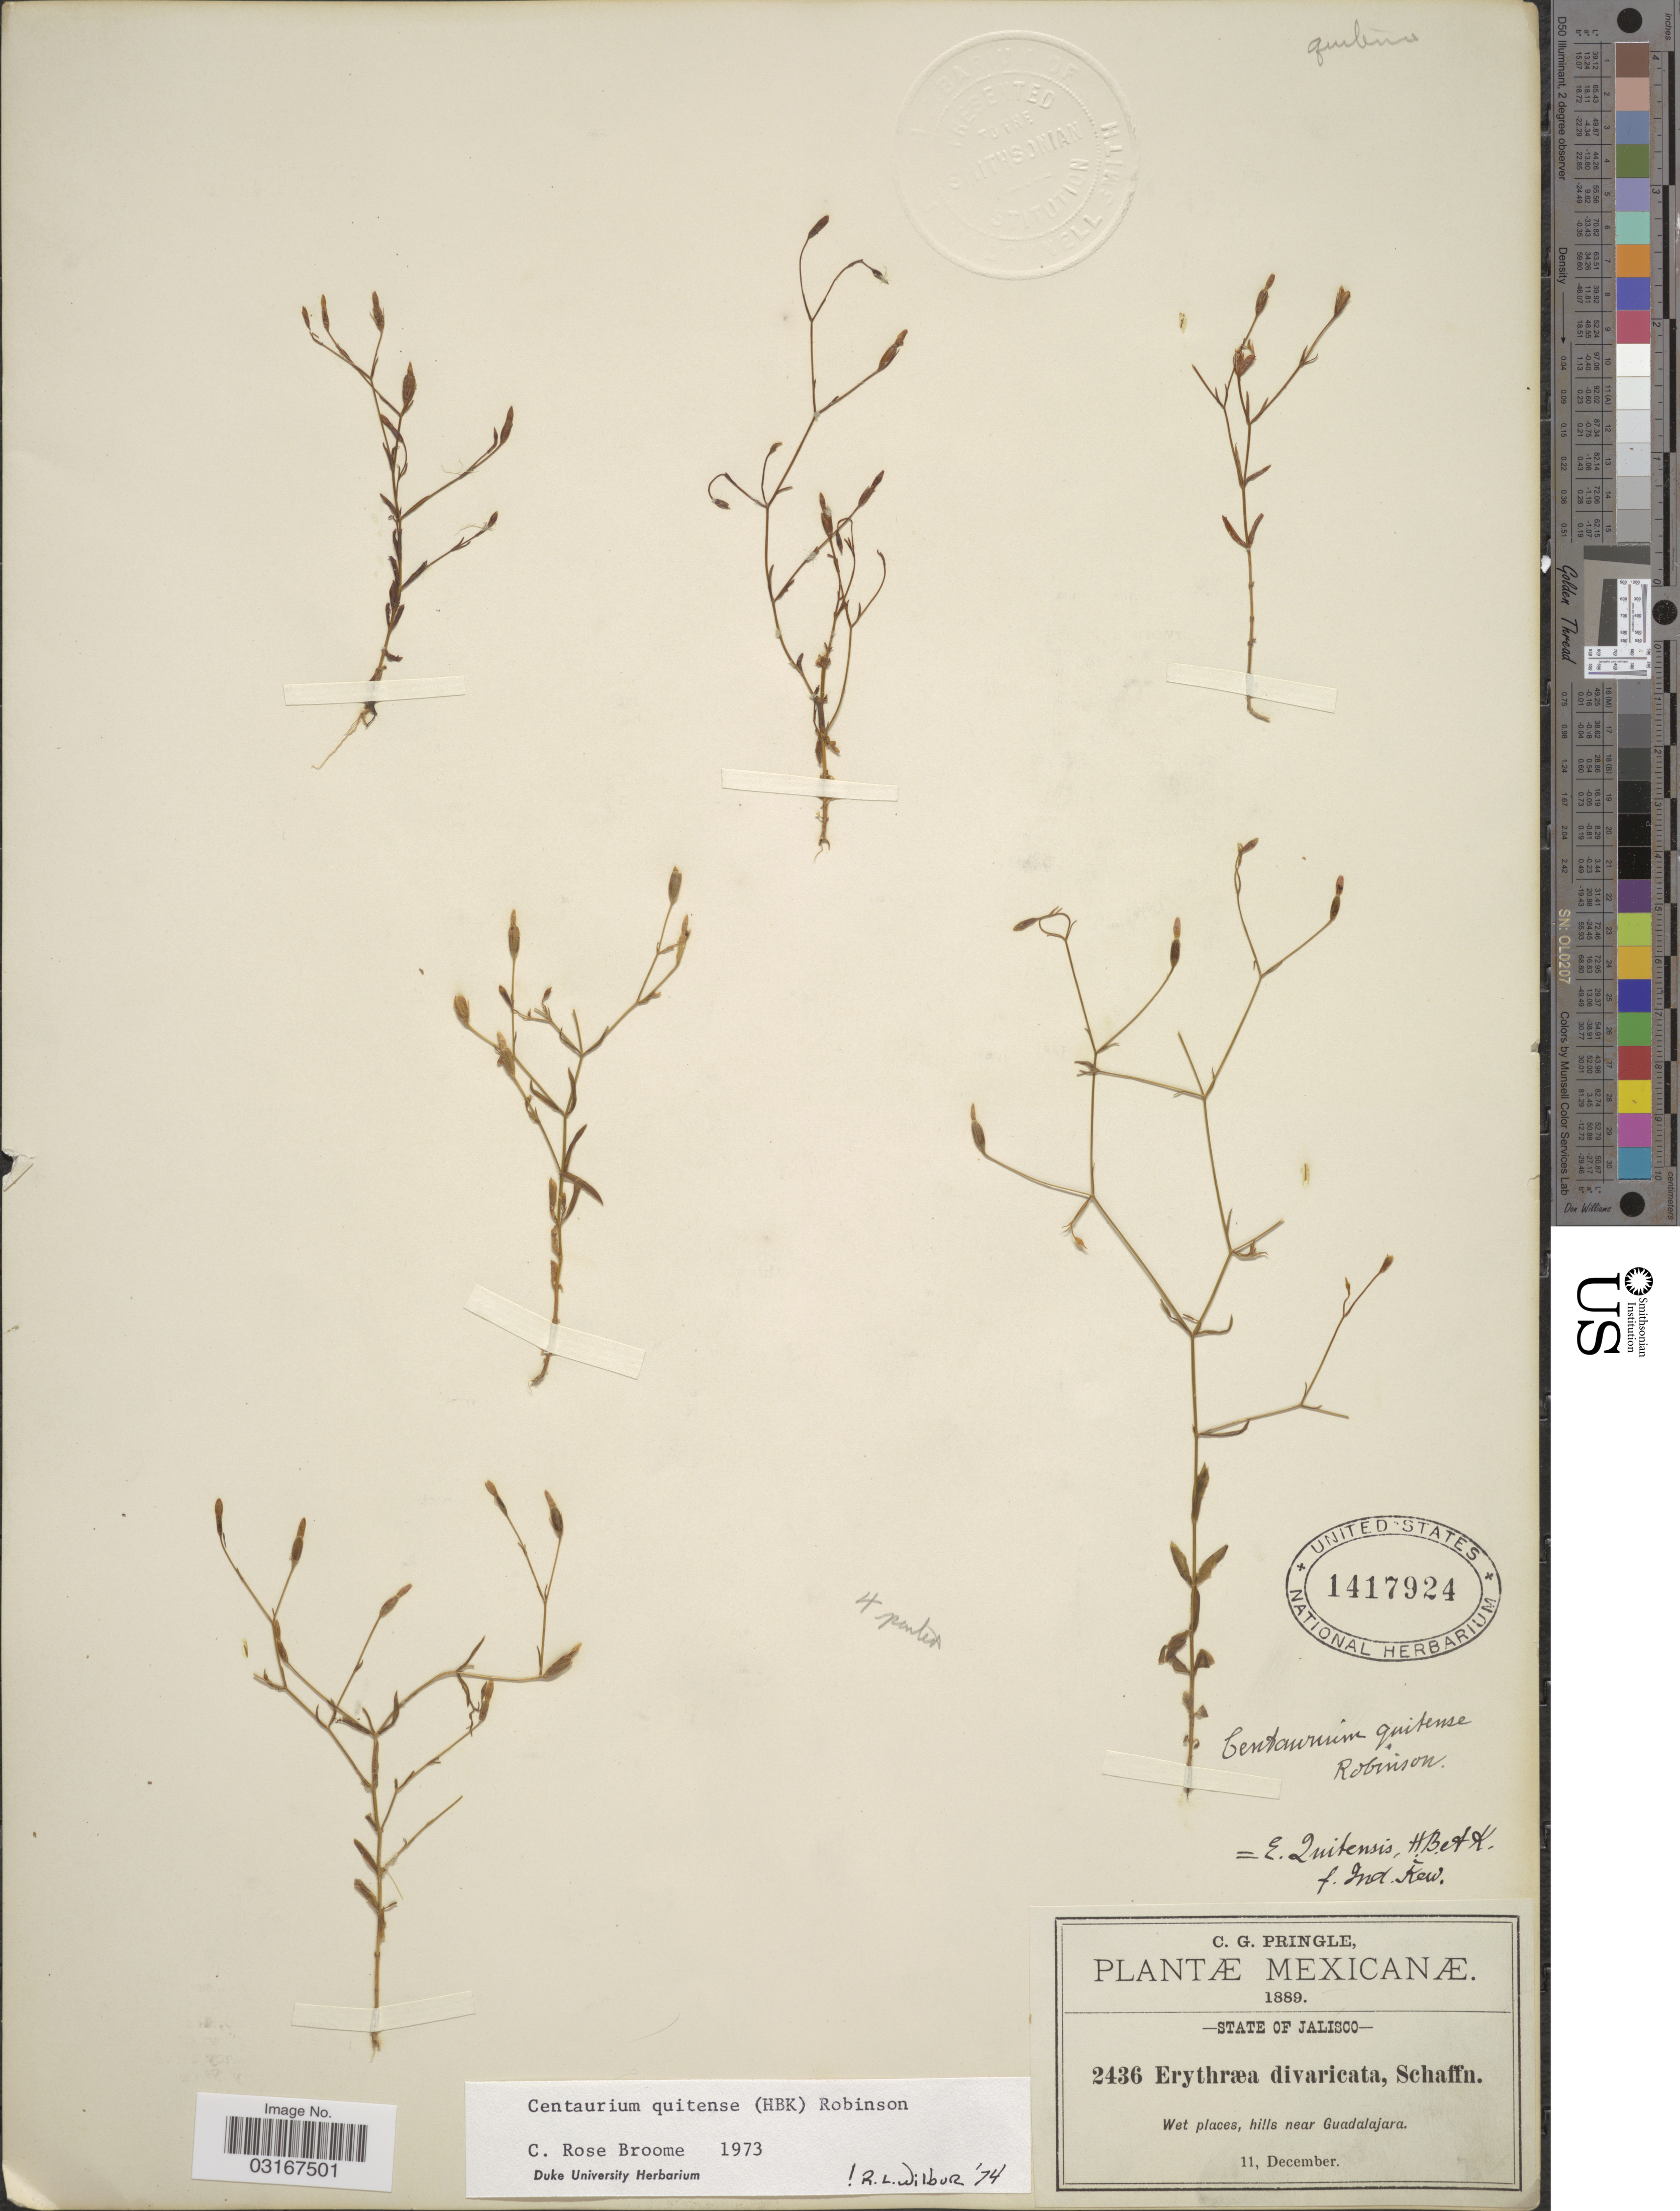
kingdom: Plantae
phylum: Tracheophyta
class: Magnoliopsida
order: Gentianales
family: Gentianaceae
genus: Centaurium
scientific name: Centaurium quitense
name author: (Kunth) B.L. Rob.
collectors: C. G. Pringle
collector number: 2436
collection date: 1889-12-11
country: Mexico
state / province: Jalisco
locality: Hills near Guadalajara.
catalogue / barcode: US 1417924